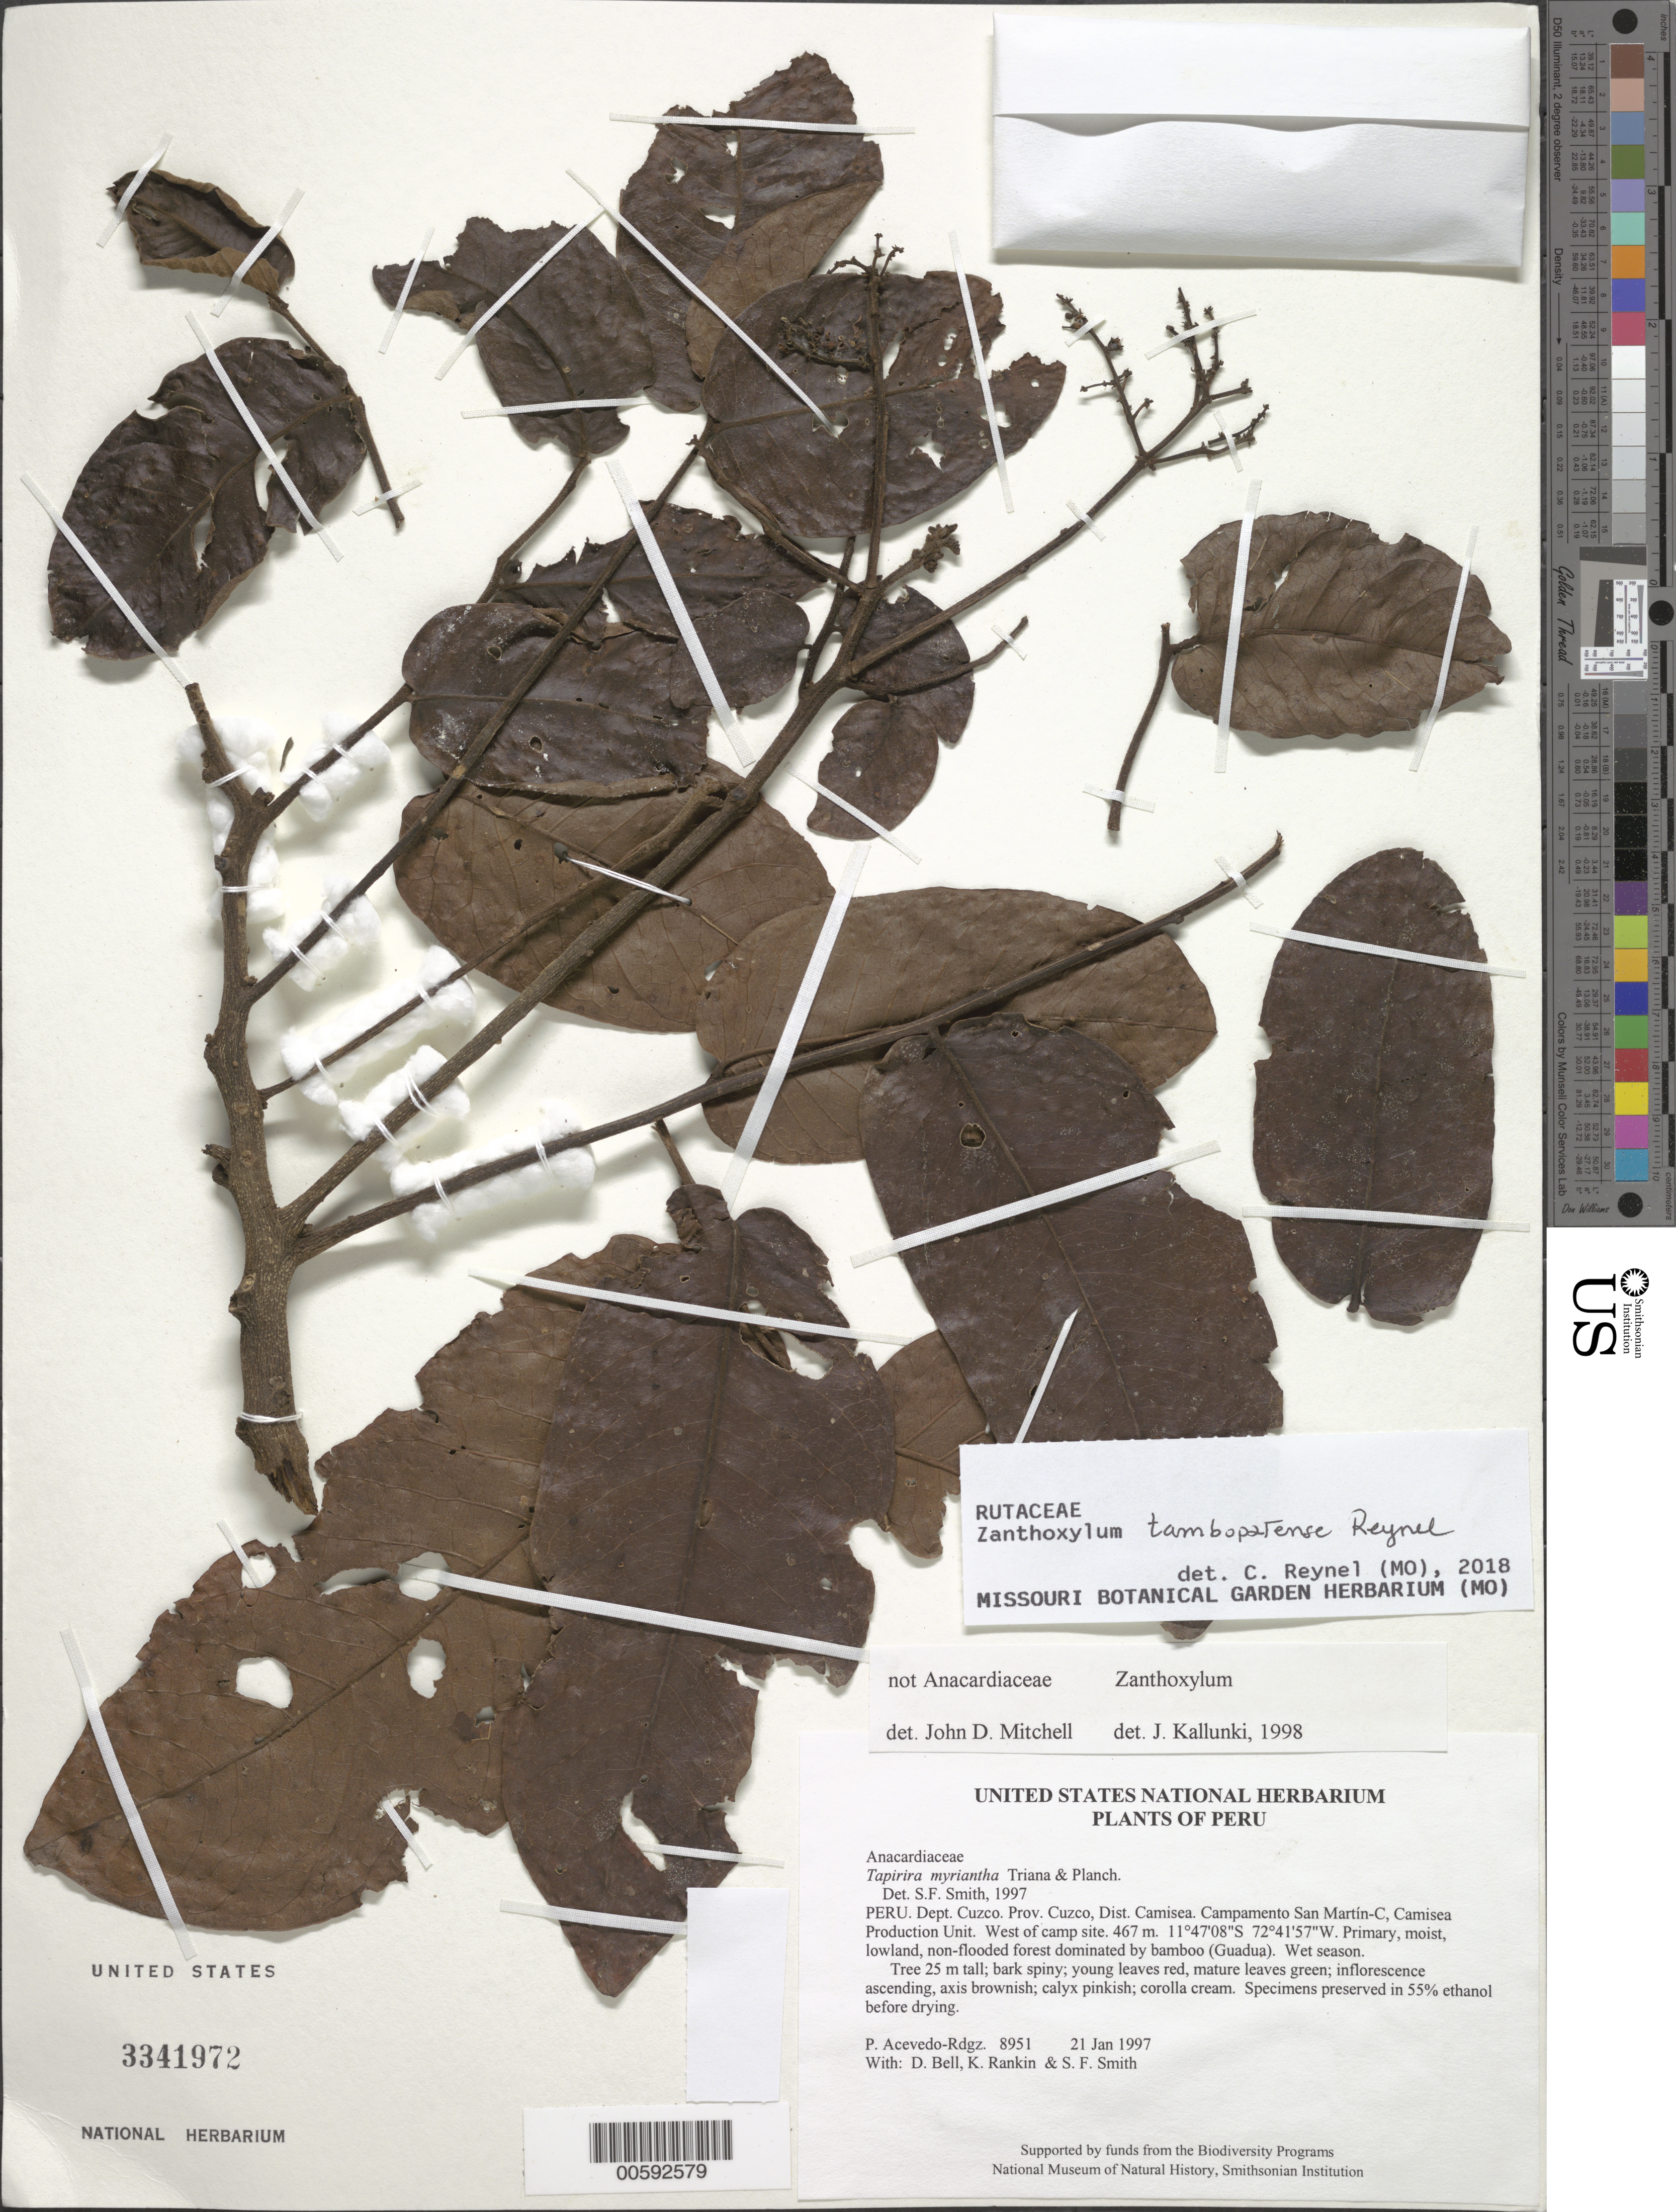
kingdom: Plantae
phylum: Tracheophyta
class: Magnoliopsida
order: Sapindales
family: Rutaceae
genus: Zanthoxylum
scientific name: Zanthoxylum tambopatense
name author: Reynel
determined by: Reynel, Carlos A., (MO), Missouri Botanical Garden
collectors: P. Acevedo-Rodr., D. A. Bell, K. B. Rankin & S.F. Smith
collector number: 8951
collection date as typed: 21 Jan 1997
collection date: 1997-01-21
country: Peru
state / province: Cusco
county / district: Cusco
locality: Districto Camisea, Campamento San Martín-C, Camisea Production Unit. West of camp site.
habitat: Primary, moist, lowland, non-flooded forest dominated by bamboo (Guadua). Wet season.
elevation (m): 467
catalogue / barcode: US 3341972